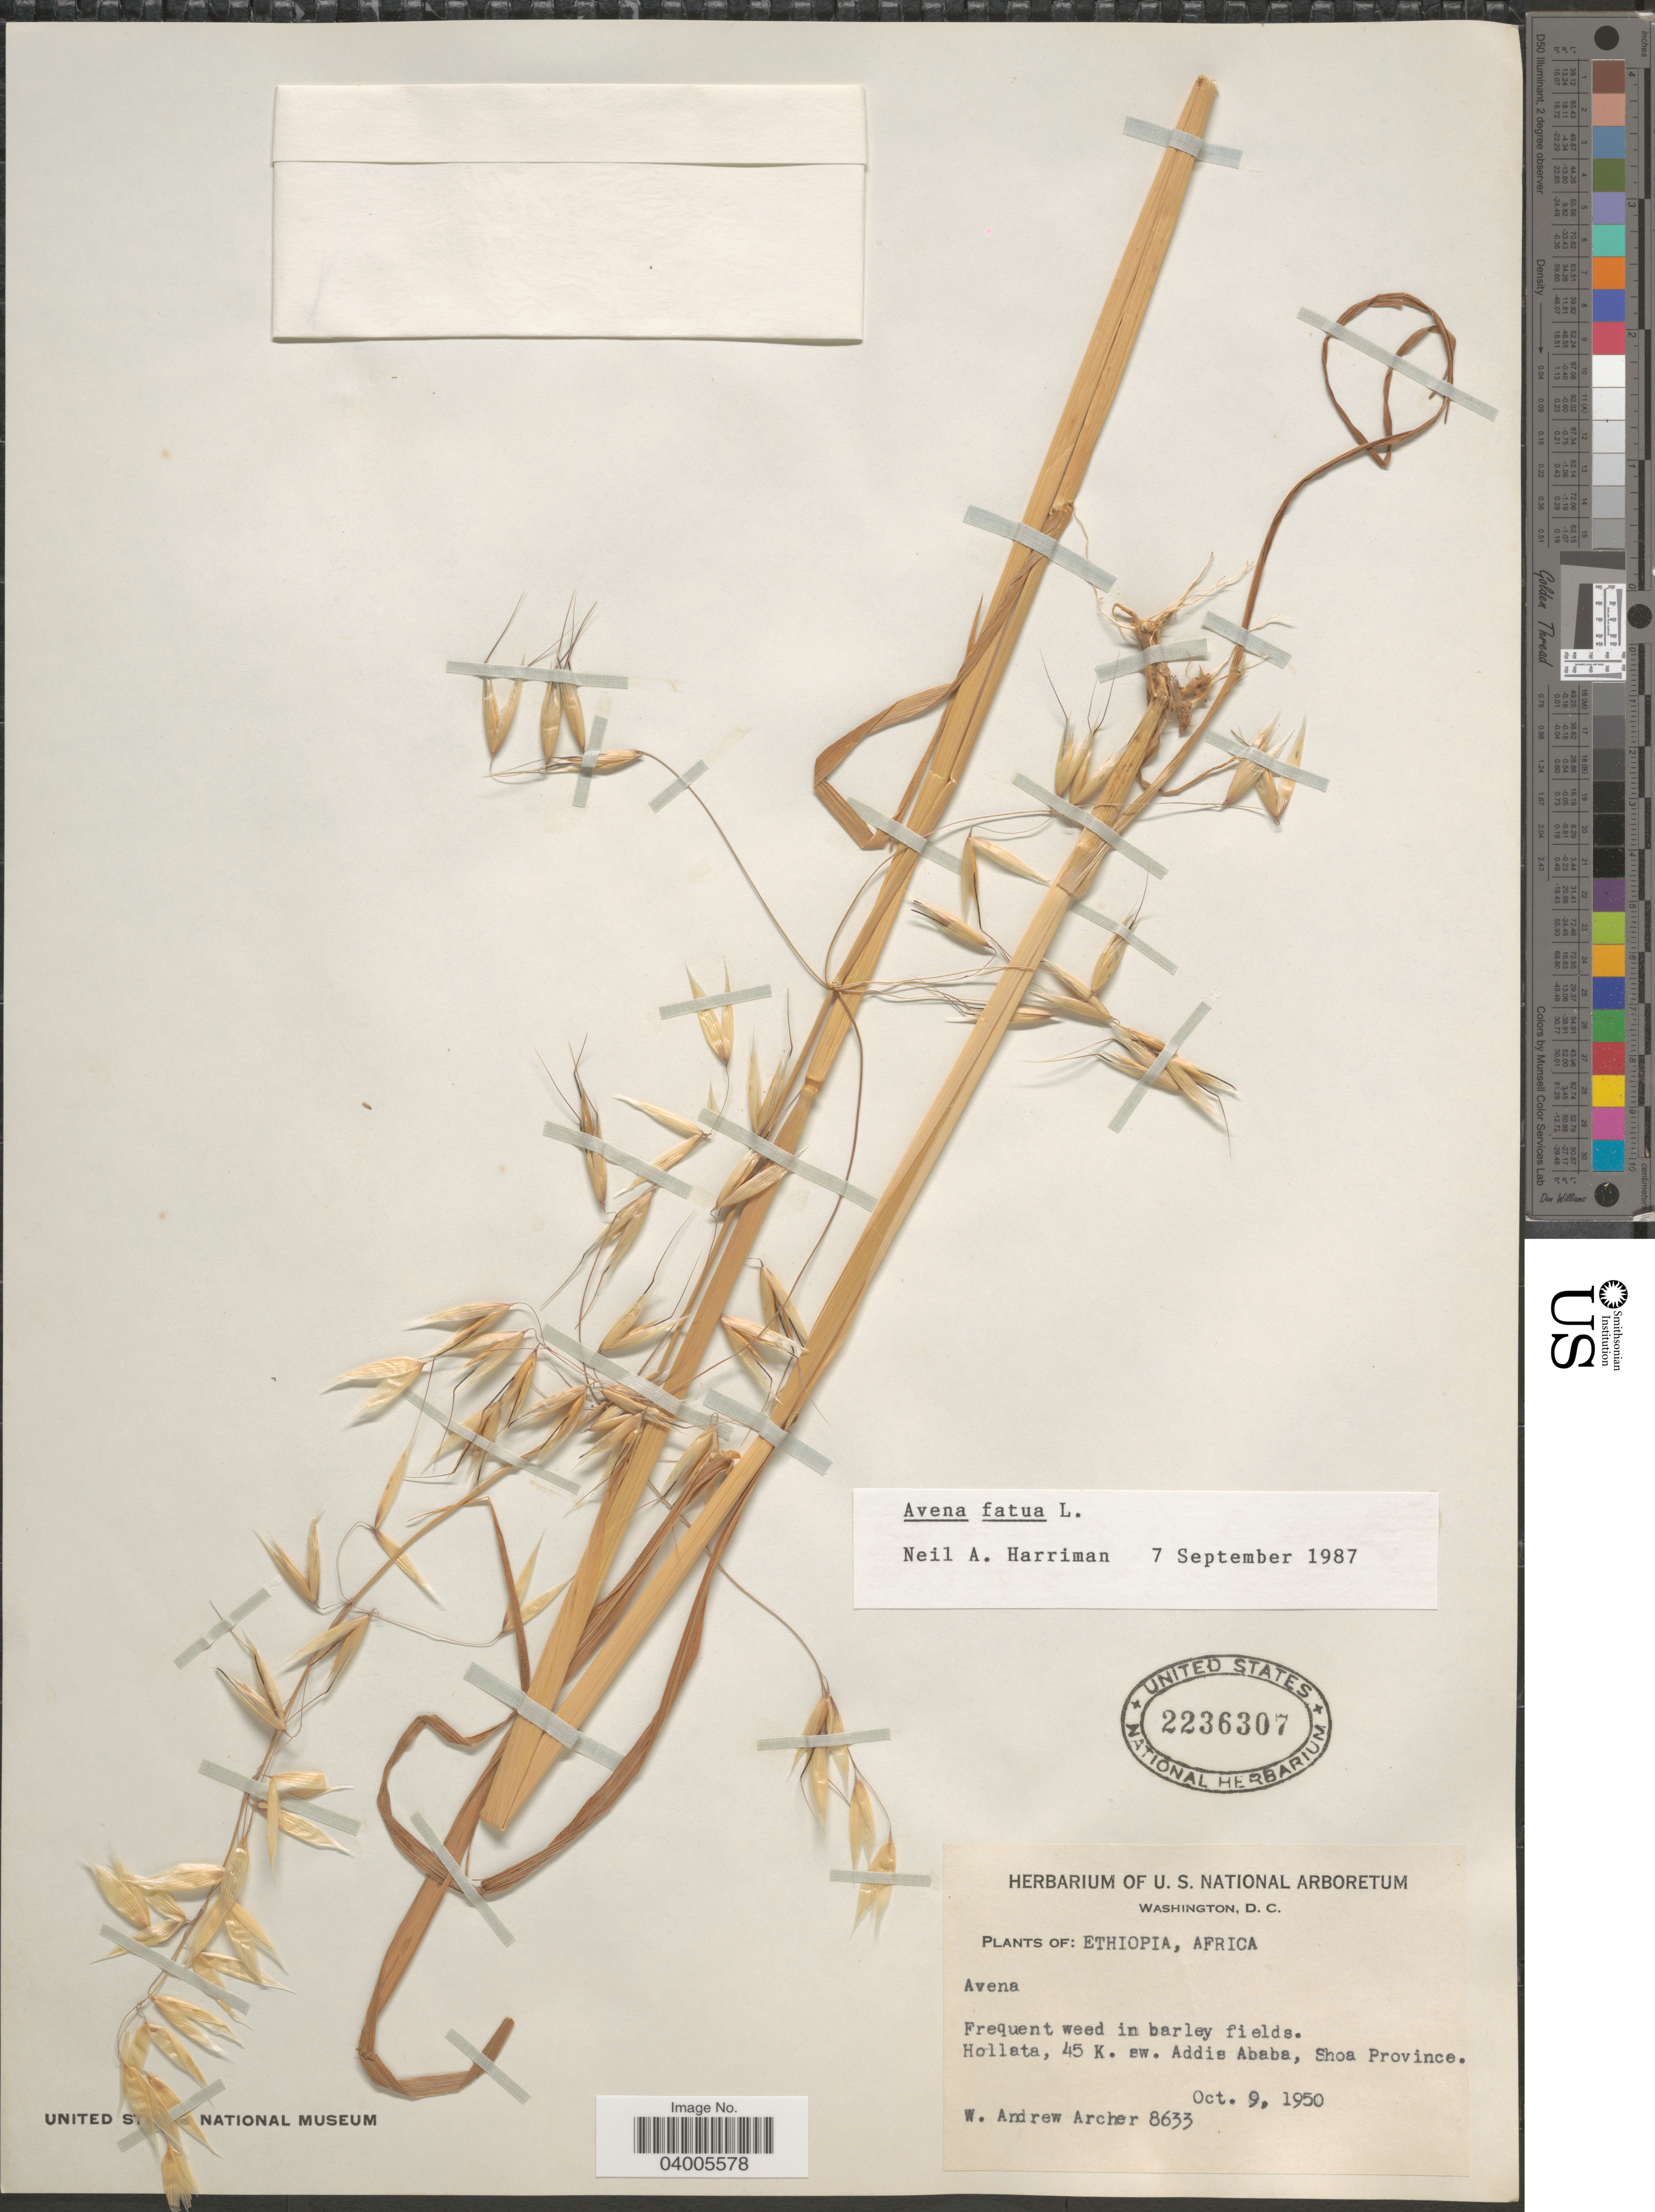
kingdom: Plantae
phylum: Tracheophyta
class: Liliopsida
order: Poales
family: Poaceae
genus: Avena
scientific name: Avena fatua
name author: L.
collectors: W. A. Archer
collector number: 8633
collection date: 1950-10-09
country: Ethiopia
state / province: Addis Ababa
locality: Hollata, 45 K. sw. Addis Ababa, Shoa Province.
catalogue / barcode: US 2236307